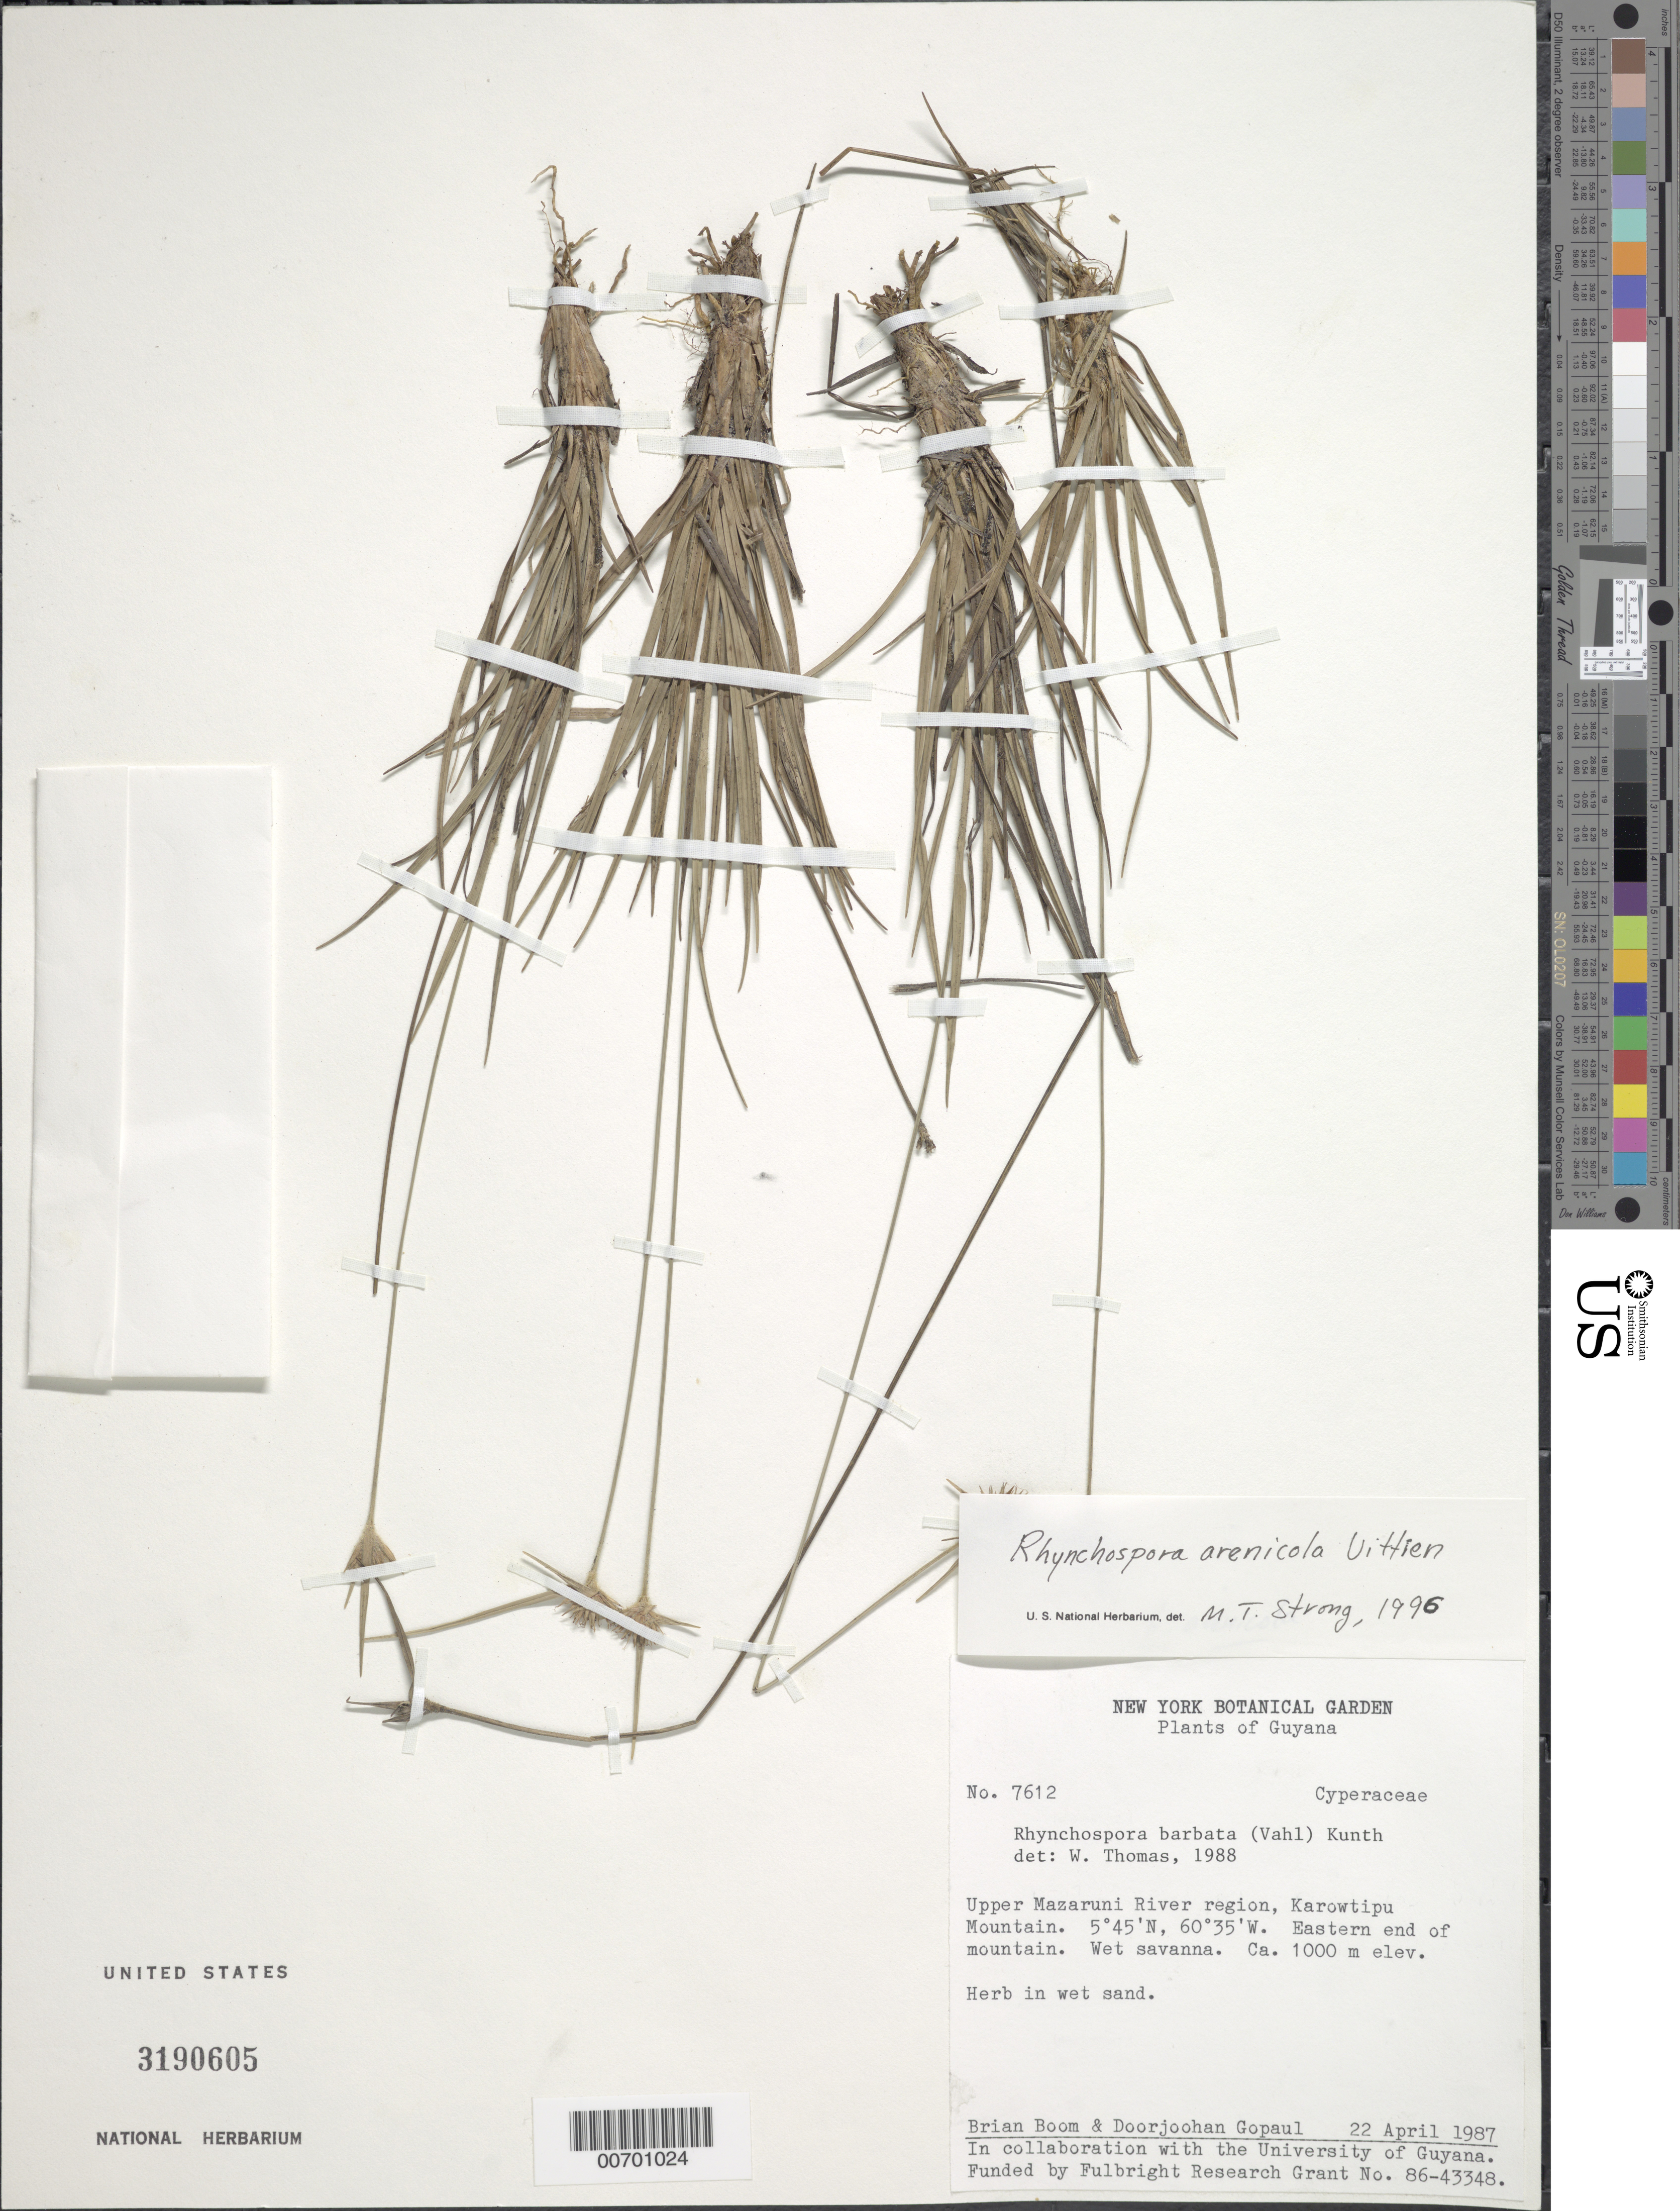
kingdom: Plantae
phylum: Tracheophyta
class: Liliopsida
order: Poales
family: Cyperaceae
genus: Bulbostylis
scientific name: Bulbostylis junciformis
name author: (Kunth) C.B. Clarke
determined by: Strong, M. T., (US), Smithsonian Institution - National Museum of Natural History (UNITED STATES)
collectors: B. M. Boom & D. Gopaul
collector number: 7608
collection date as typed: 22-Apr-87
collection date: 1987-04-22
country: Guyana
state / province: Cuyuni-Mazaruni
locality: Karowtipu Mt., upper Mazaruni R. region, eastern end of Mt.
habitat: Wet savanna in wet sand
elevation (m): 1000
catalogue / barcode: US 3190605